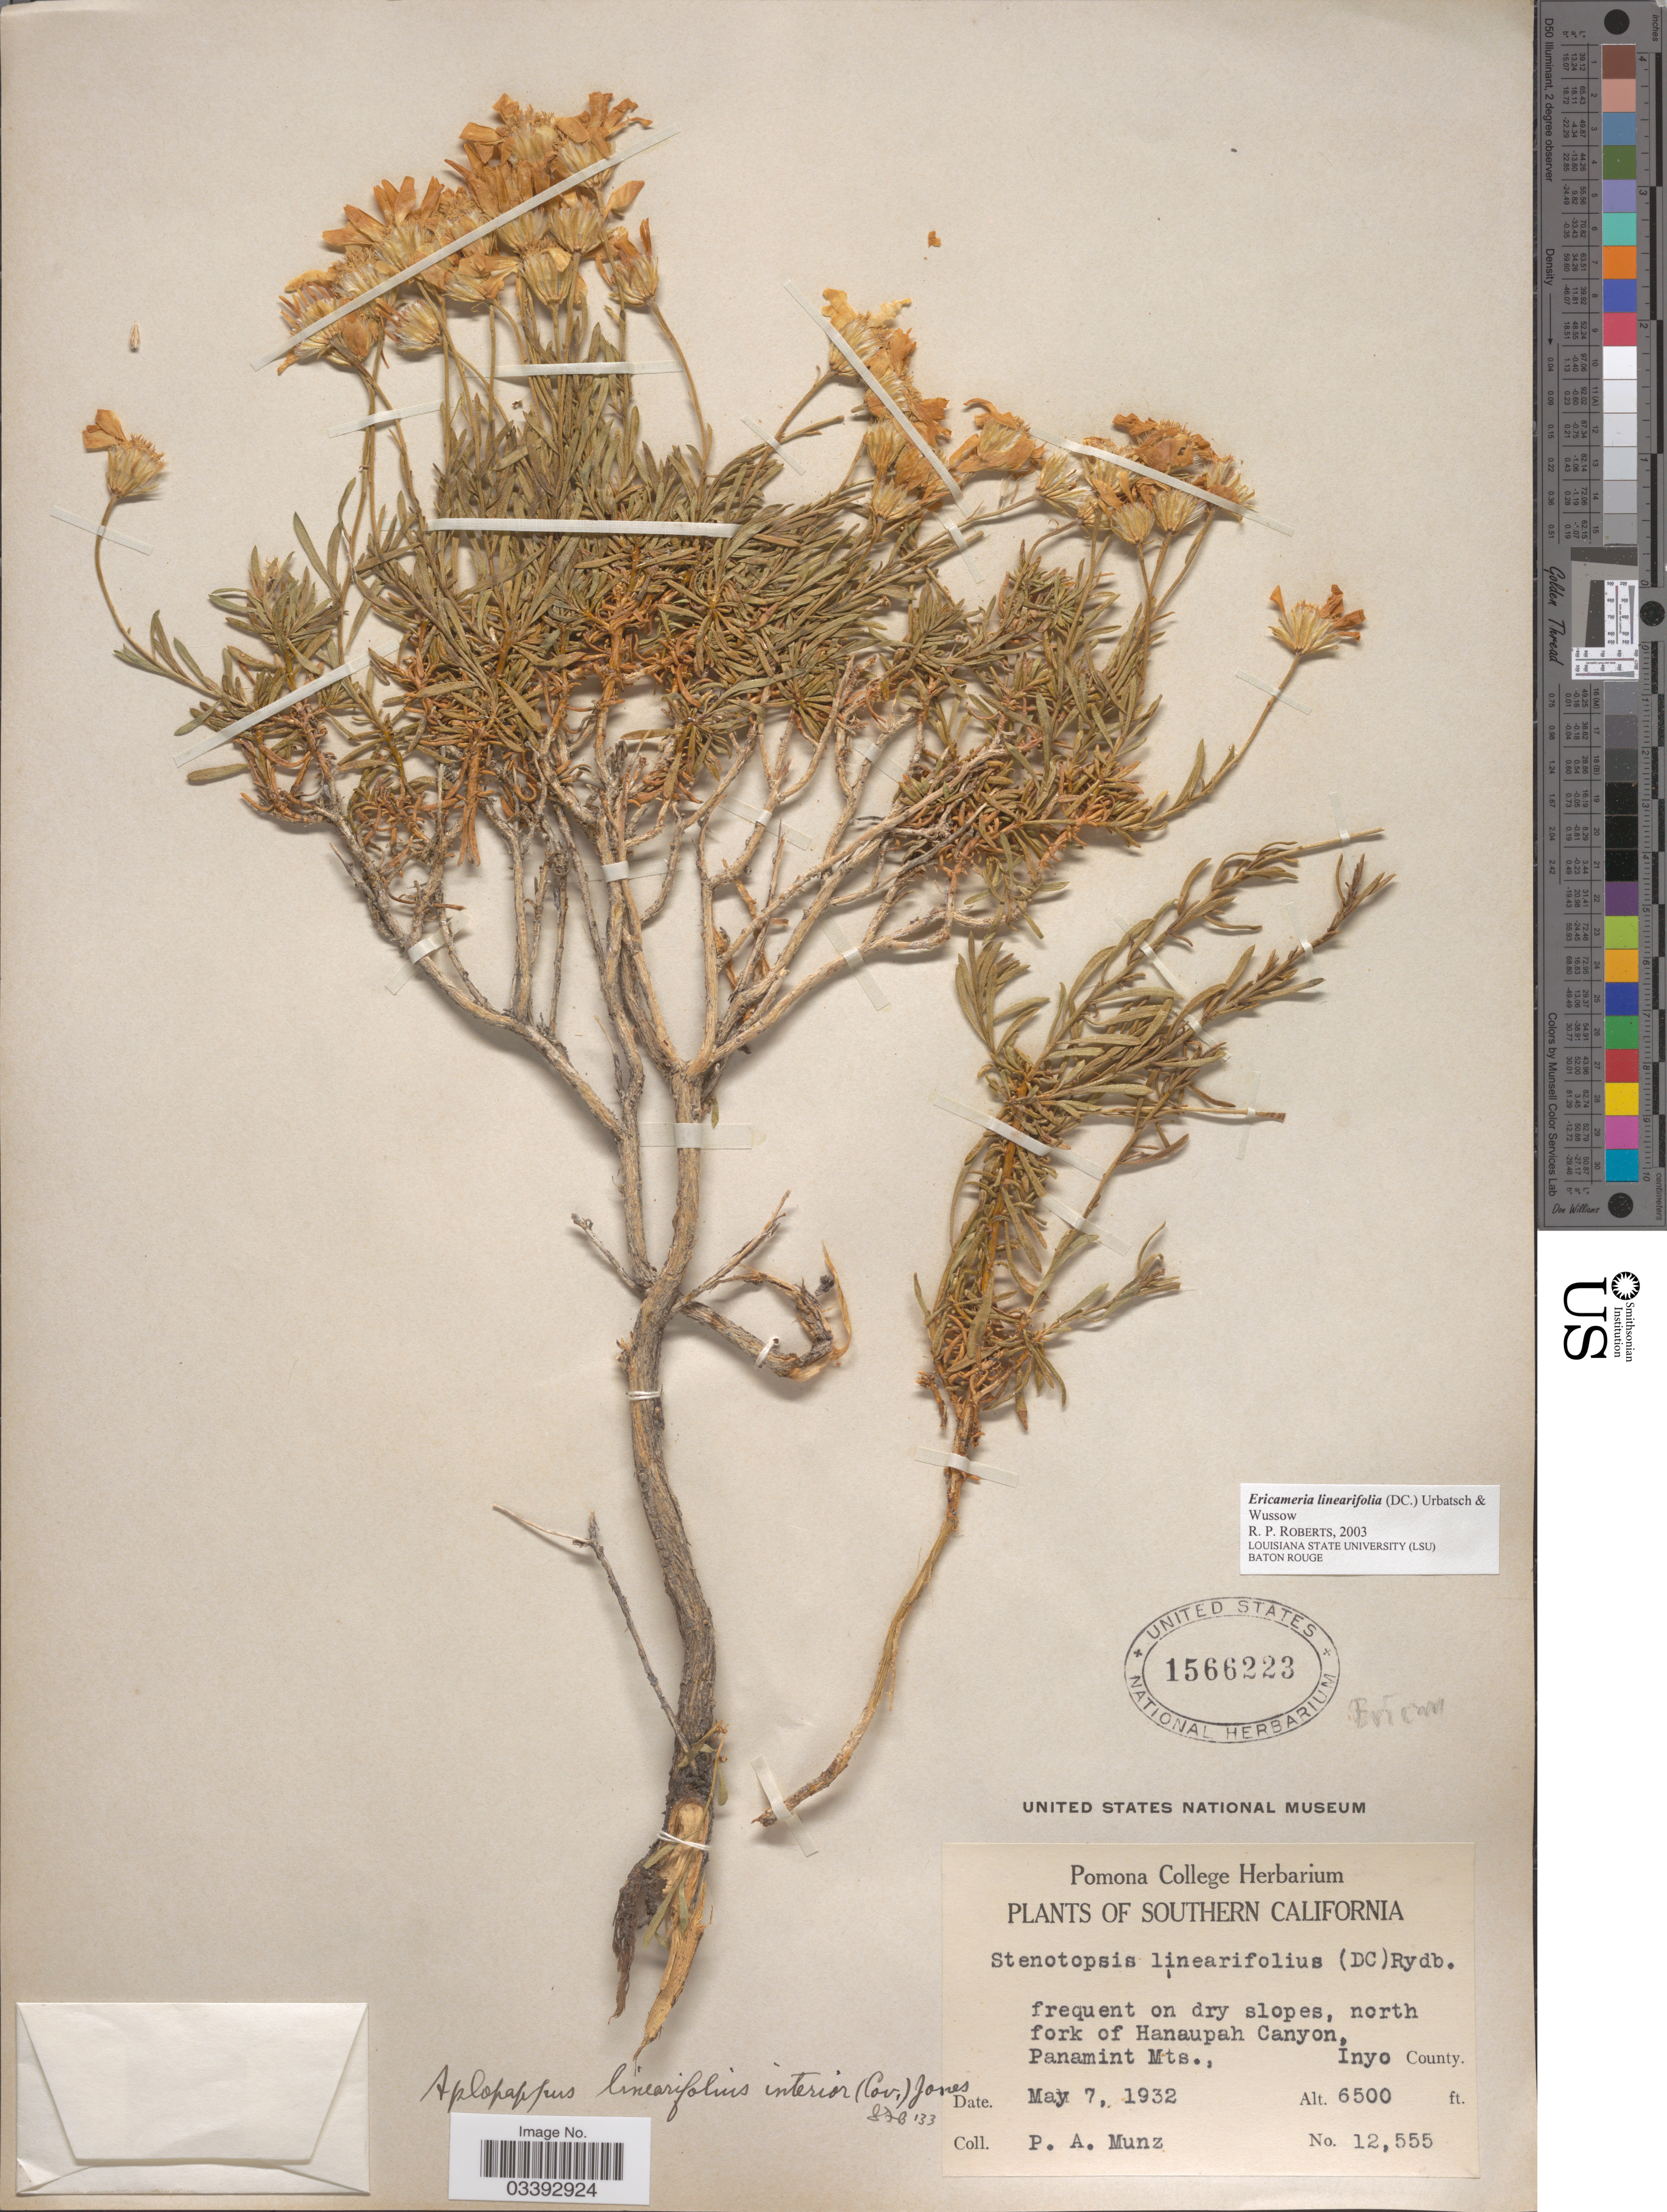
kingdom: Plantae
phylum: Tracheophyta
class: Magnoliopsida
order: Asterales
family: Asteraceae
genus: Ericameria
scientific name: Ericameria linearifolia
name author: (DC.) Urbatsch & Wussow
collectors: P. A. Munz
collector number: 12555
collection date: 1932-05-07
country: United States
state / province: California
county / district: Inyo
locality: Southern California. Frequent on dry slopes, north fork of Hanaupah Canyon, Panamint Mts., Inyo County.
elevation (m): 1981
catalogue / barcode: US 1566223